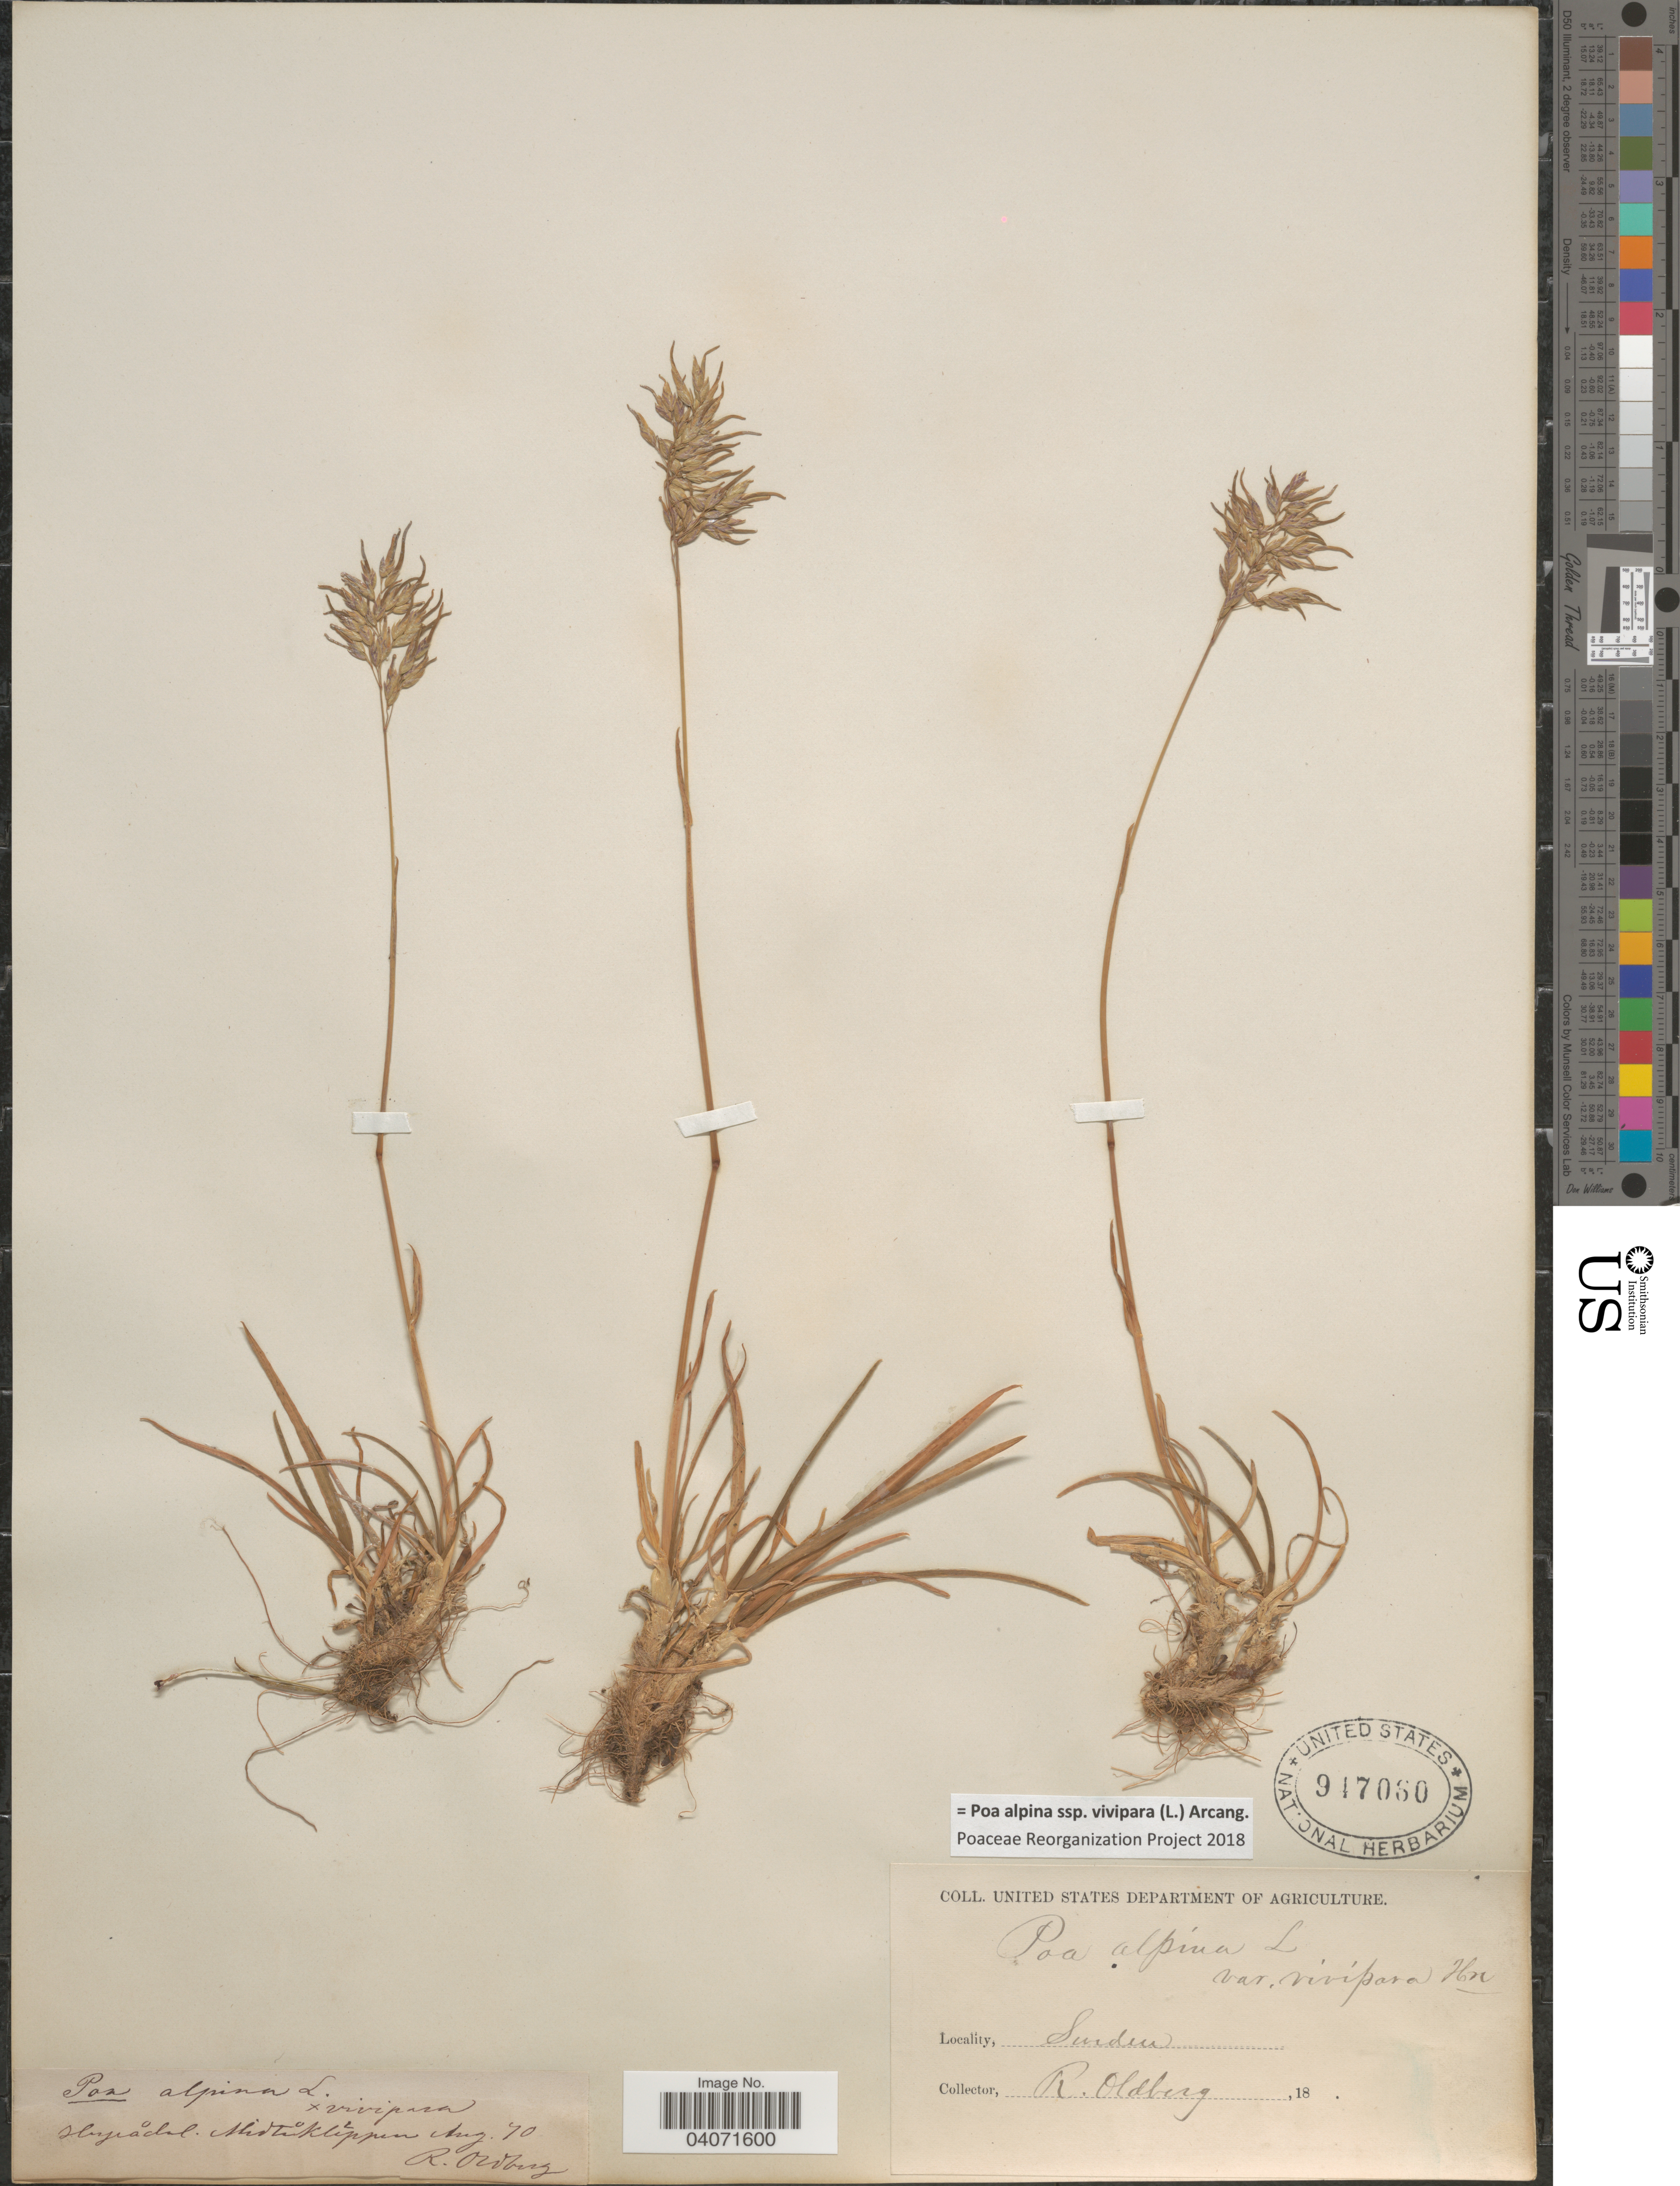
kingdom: Plantae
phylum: Tracheophyta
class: Liliopsida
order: Poales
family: Poaceae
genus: Poa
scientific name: Poa alpina subsp. vivipara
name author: (L.) Arcang.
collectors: R. Oldberg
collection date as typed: Transcribed d/m/y: /8/70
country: Sweden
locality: Herjeådal, Midtåklippen.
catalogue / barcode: US 947060